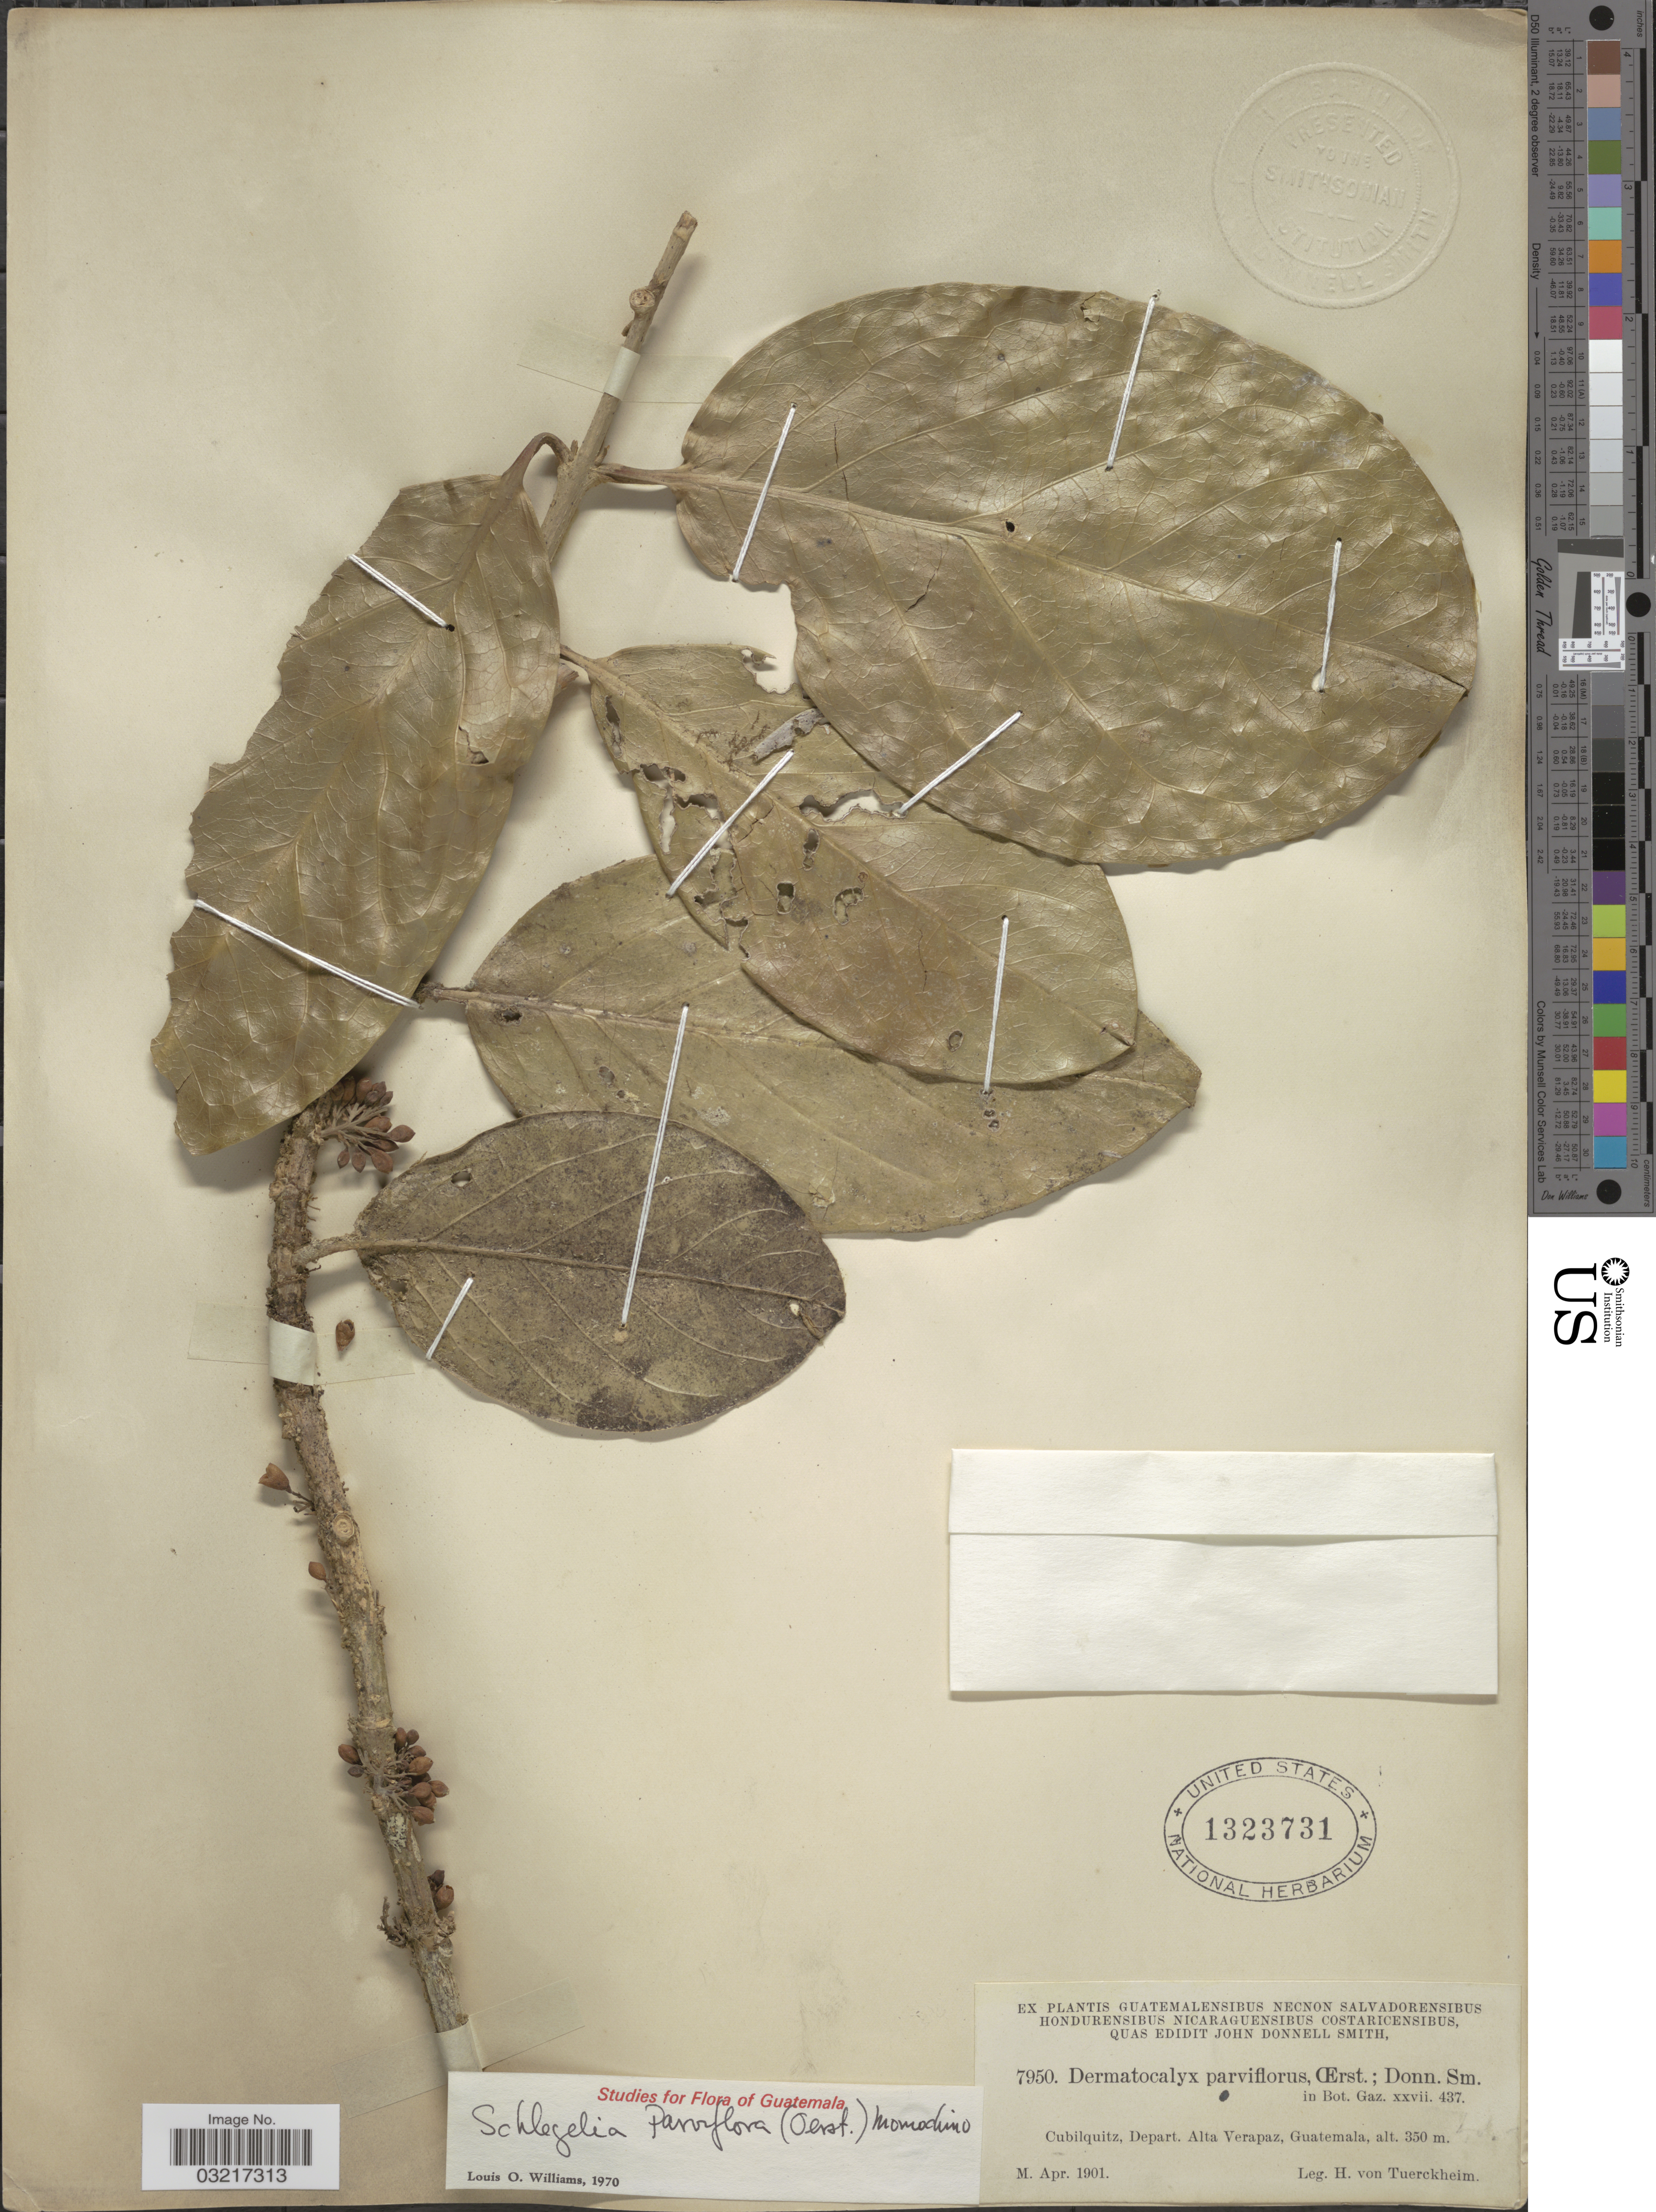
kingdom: Plantae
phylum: Tracheophyta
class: Magnoliopsida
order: Lamiales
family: Schlegeliaceae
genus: Schlegelia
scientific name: Schlegelia parviflora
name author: (Oerst.) Monach.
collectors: H. von Türckheim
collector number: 7950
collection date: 1901-04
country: Guatemala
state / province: Alta Verapaz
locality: Cubilquitz, Depart. Alta Verapaz.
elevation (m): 350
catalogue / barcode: US 1323731